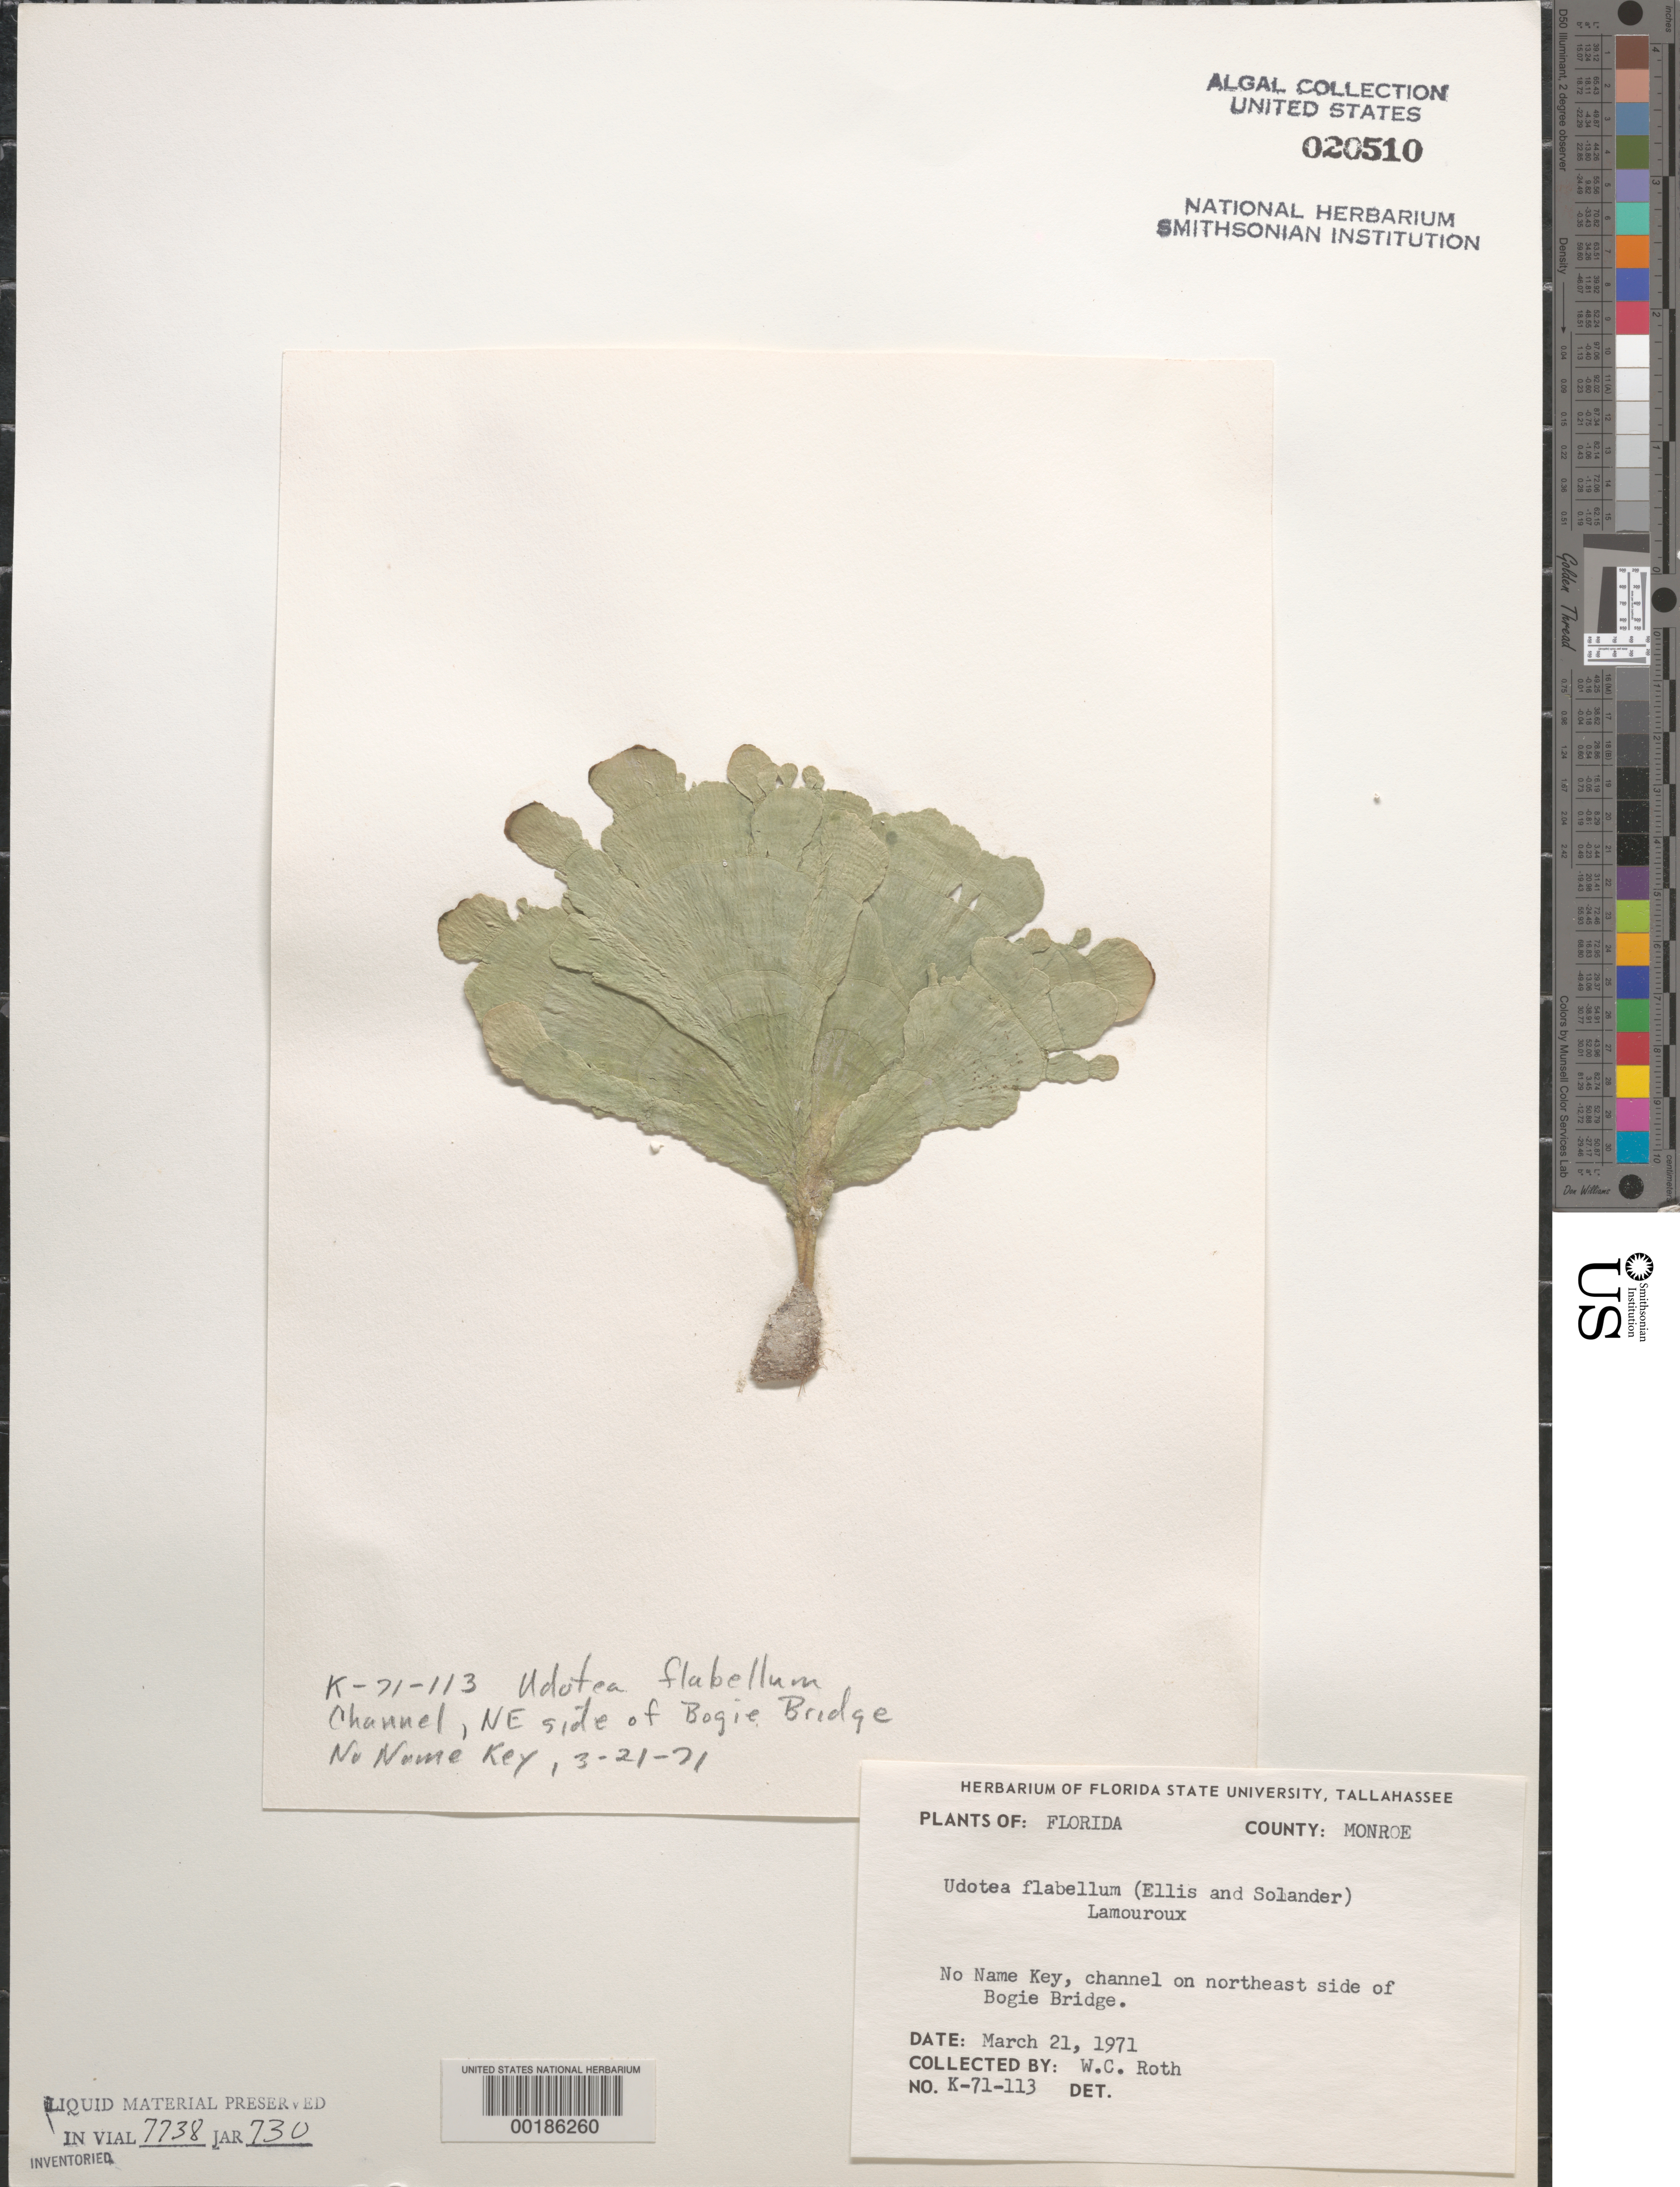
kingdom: Plantae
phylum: Chlorophyta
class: Ulvophyceae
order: Bryopsidales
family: Udoteaceae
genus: Udotea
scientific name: Udotea flabellum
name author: (J. Ellis & Sol.) M. Howe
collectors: W. C. Roth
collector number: K-71-113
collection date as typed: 21 Mar 1971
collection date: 1971-03-21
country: United States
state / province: Florida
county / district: Monroe County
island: No Name Key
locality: Channel on northeast end of Bogie Bridge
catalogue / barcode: US 20510